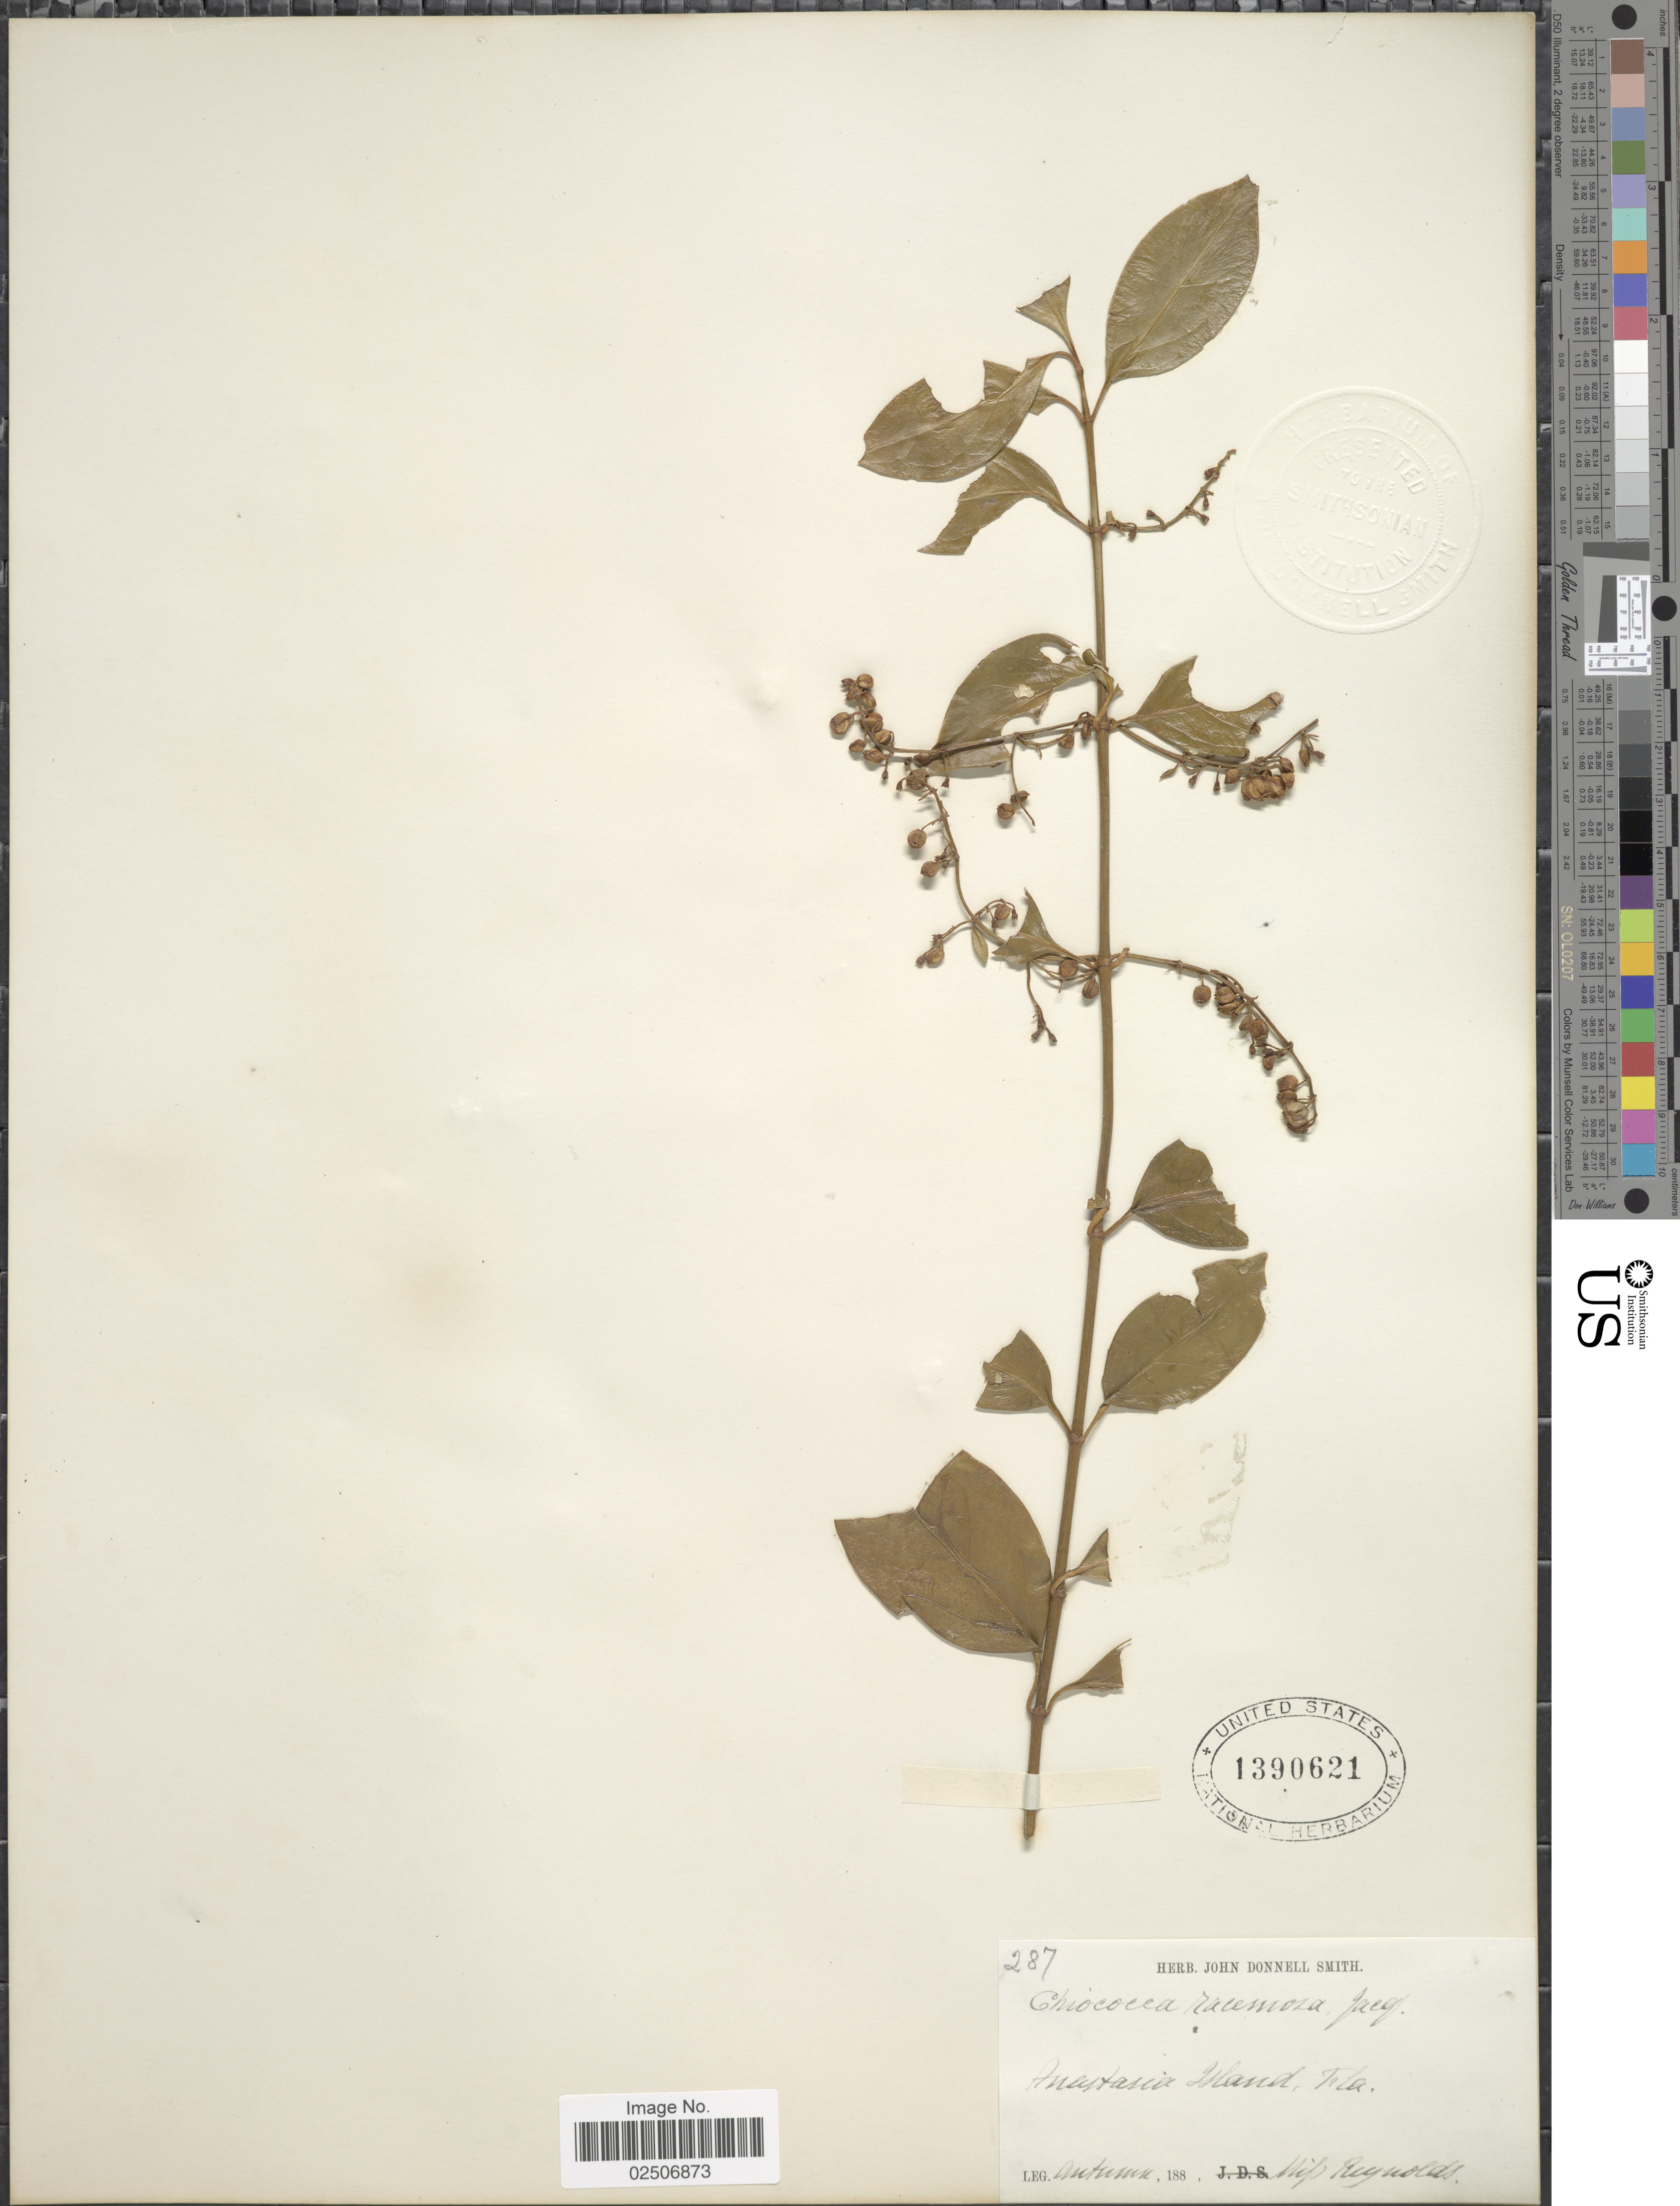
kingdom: Plantae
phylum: Tracheophyta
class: Magnoliopsida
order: Gentianales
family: Rubiaceae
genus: Chiococca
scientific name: Chiococca alba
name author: (L.) Hitchc.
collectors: Reynolds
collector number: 287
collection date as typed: Autumn 188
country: United States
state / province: Florida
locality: Anastasia Island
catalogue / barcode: US 1390621